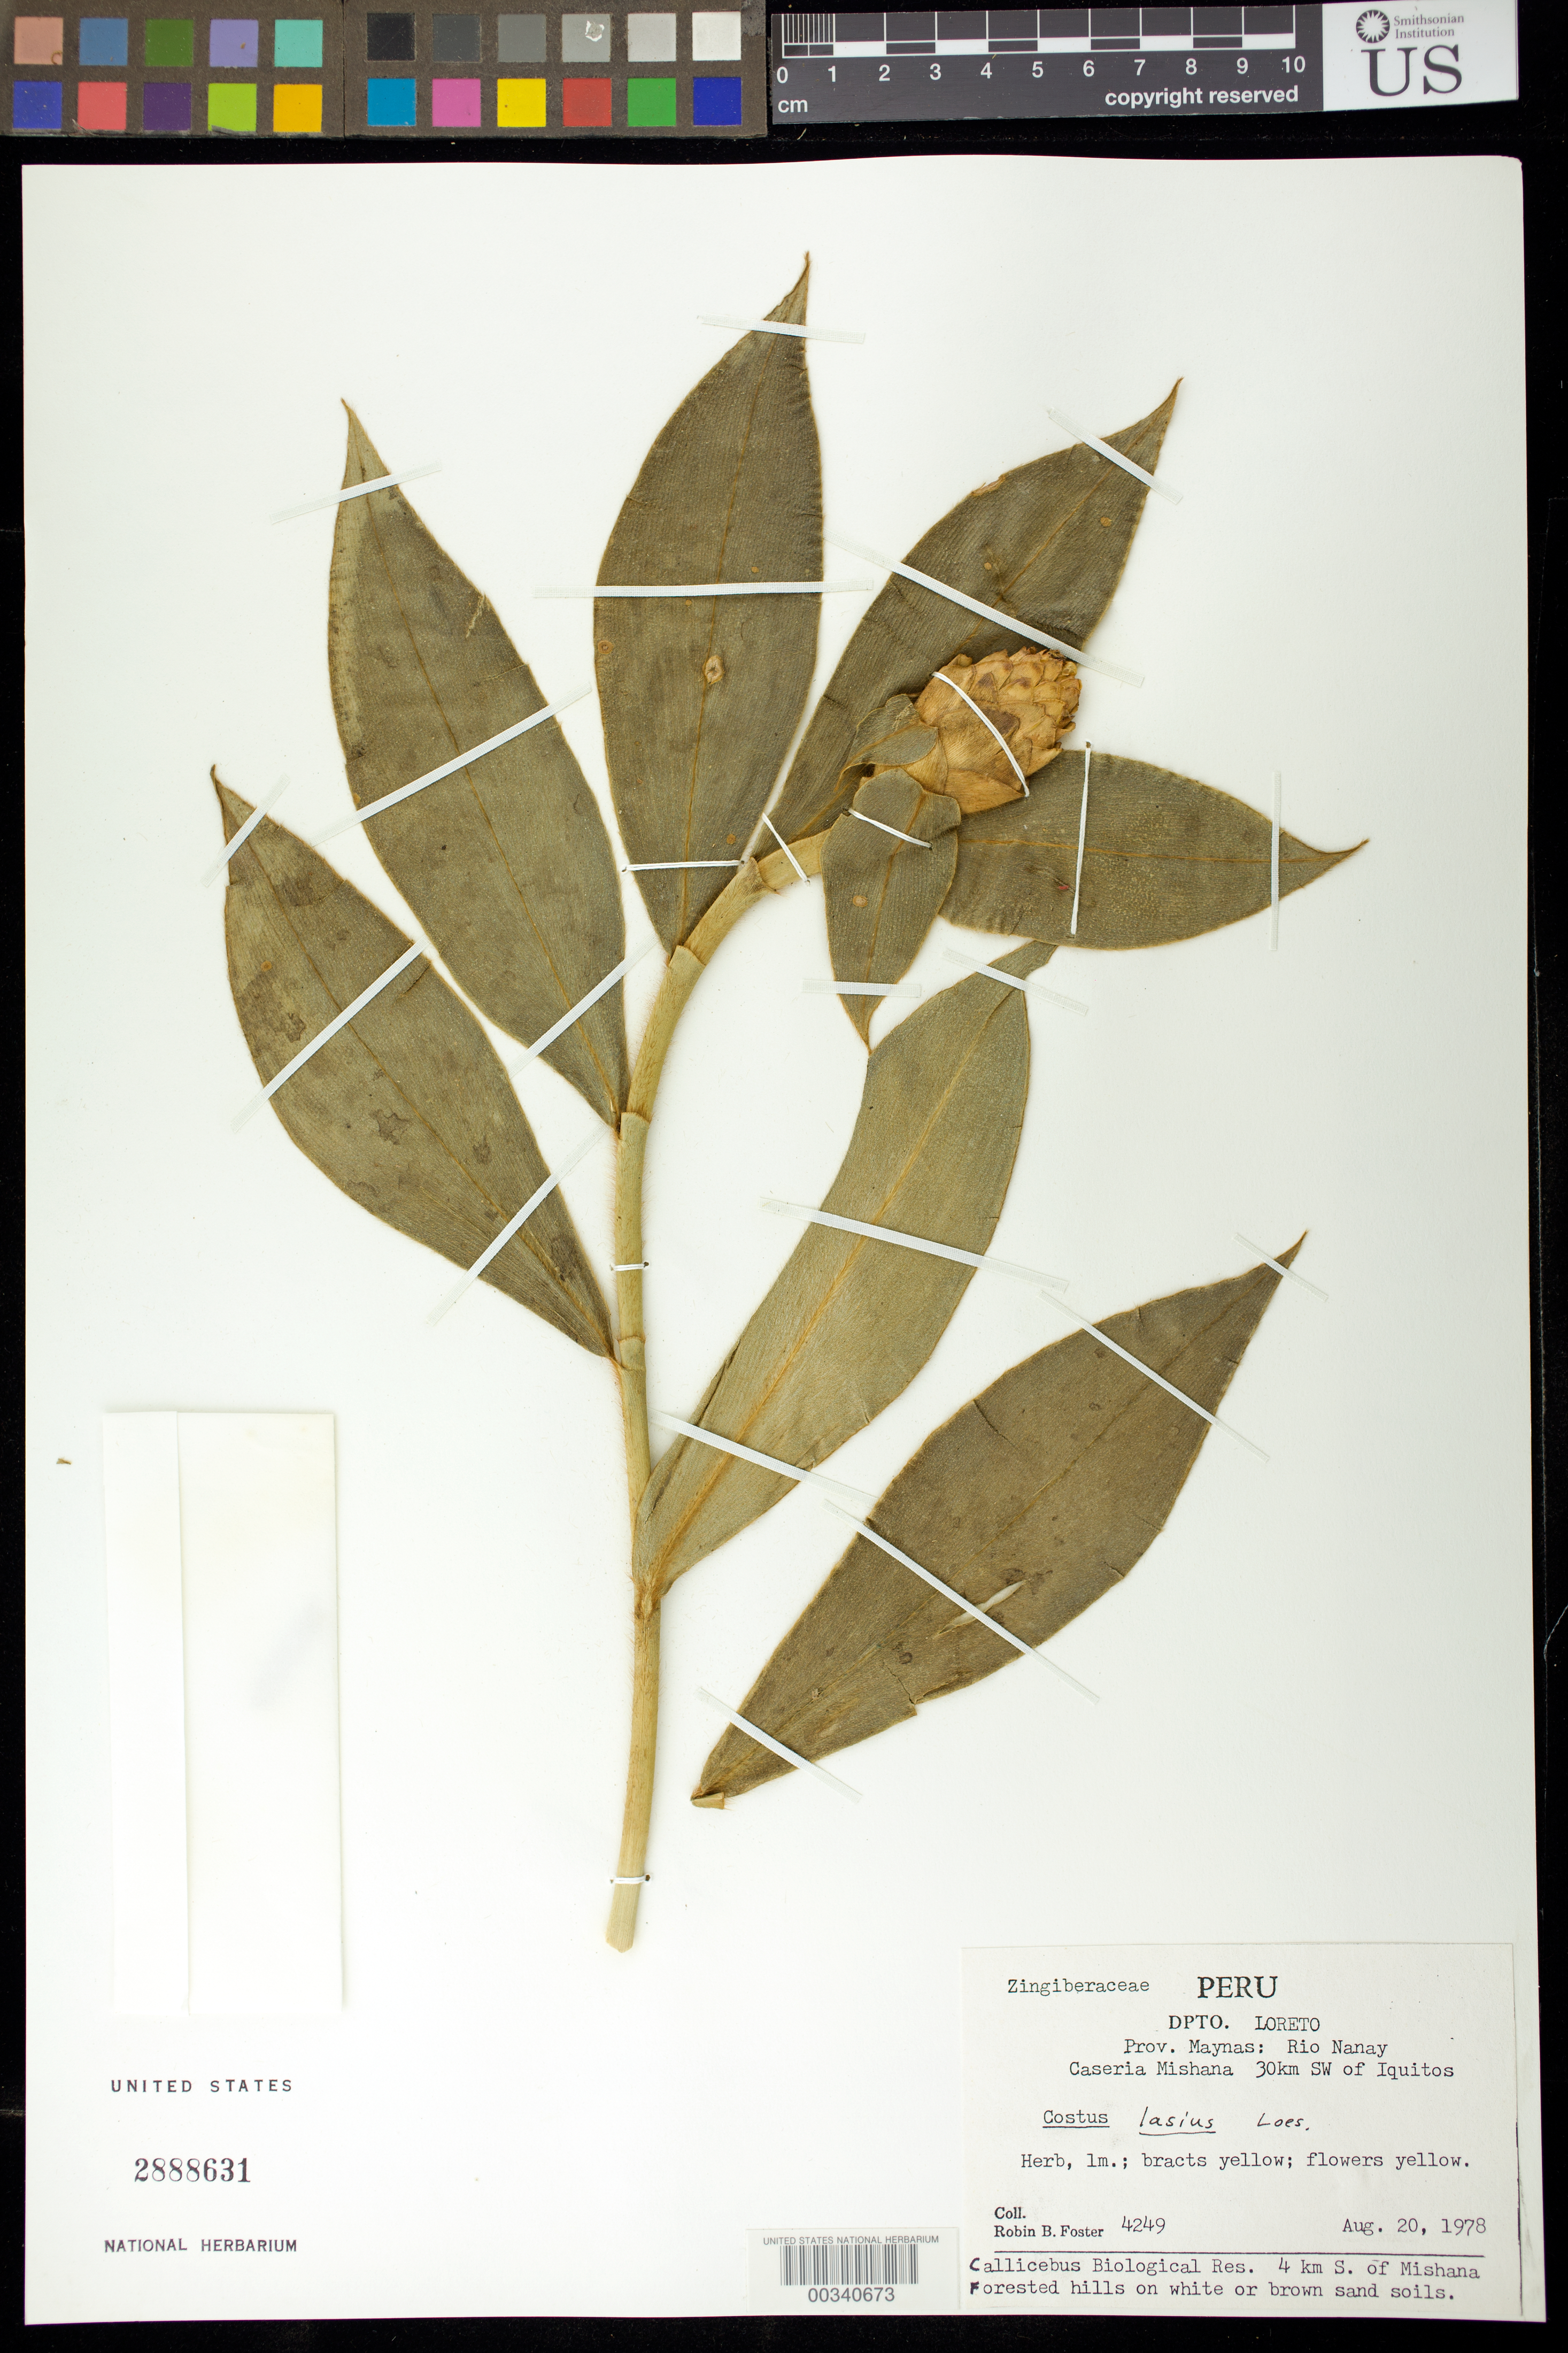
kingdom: Plantae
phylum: Tracheophyta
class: Liliopsida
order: Zingiberales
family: Costaceae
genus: Costus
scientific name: Costus lasius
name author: Loes.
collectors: R. B. Foster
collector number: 4249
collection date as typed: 20 Aug 1978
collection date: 1978-08-20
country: Peru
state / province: Loreto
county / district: Maynas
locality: Rio nanay, caseria mishana 30 km sw of iquitos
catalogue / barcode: US 2888631